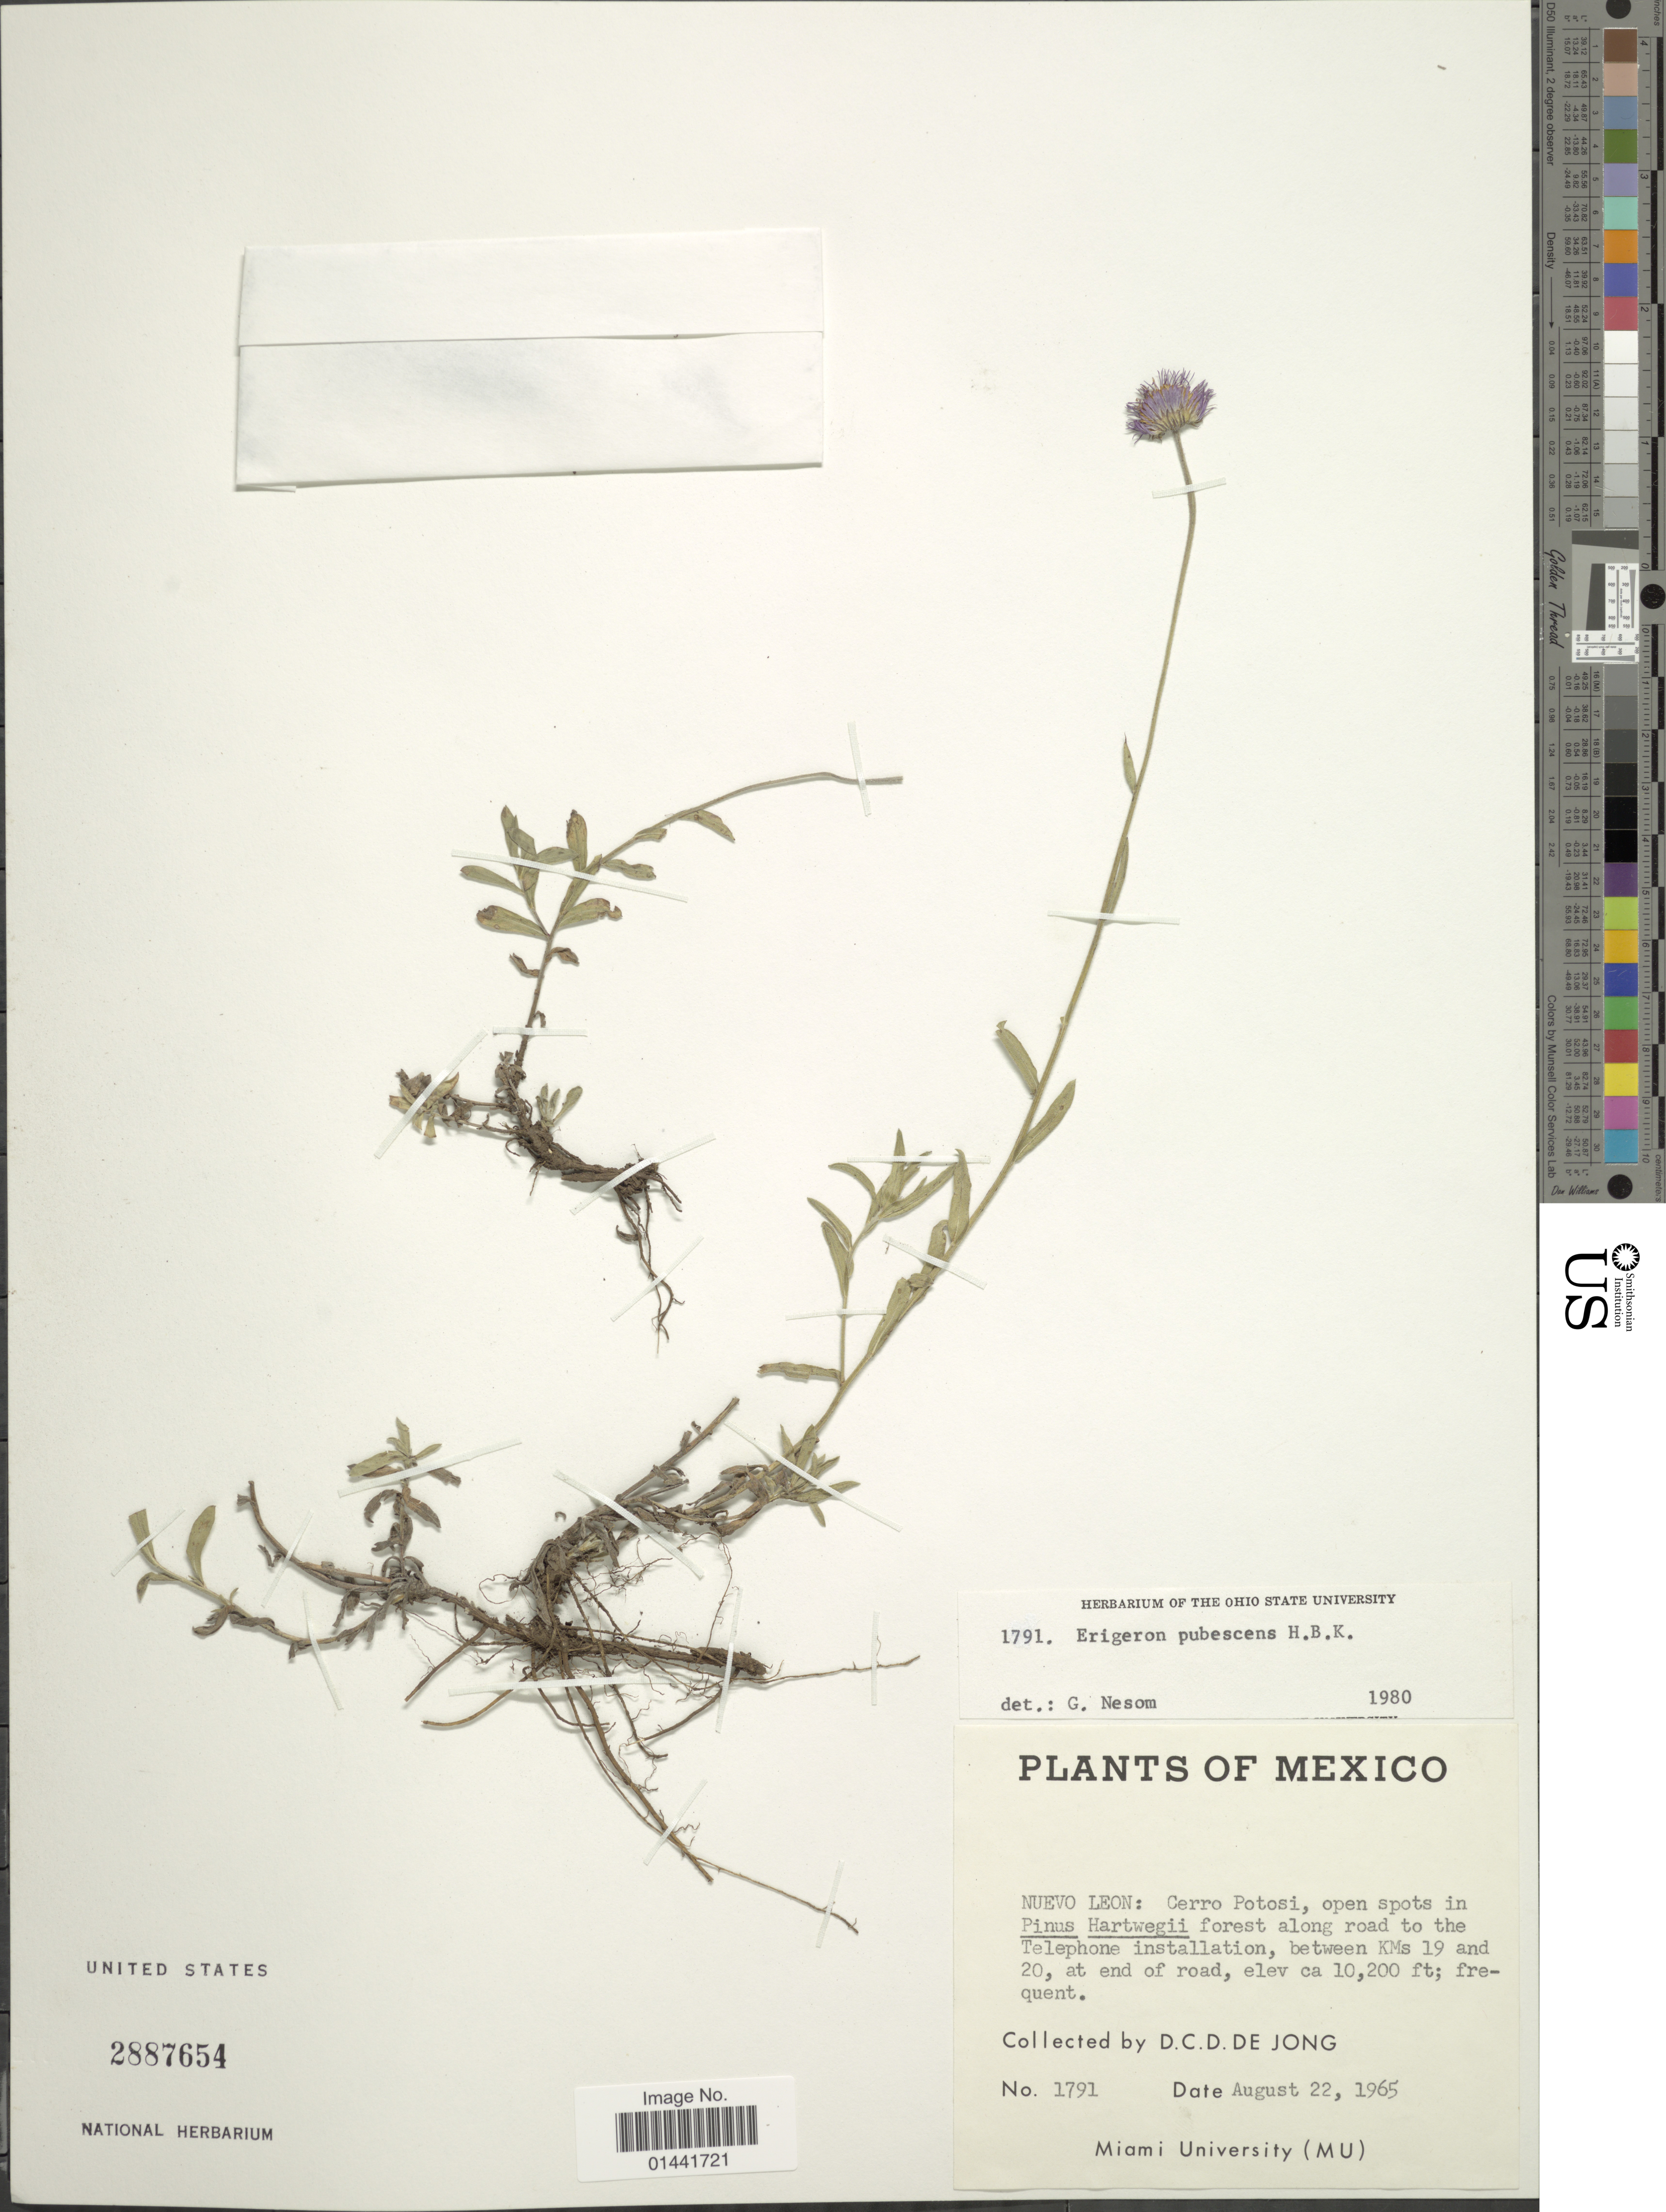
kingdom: Plantae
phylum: Tracheophyta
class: Magnoliopsida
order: Asterales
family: Asteraceae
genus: Erigeron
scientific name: Erigeron pubescens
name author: Kunth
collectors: D. De Jong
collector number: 1791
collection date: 1965-08-22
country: Mexico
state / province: Nuevo León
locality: Cerro Potosi, open spots in Pinus Hartwegii forest along road to the Telephone installation, between KMs 19 and 20, at end of road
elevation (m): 3109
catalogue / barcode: US 2887654